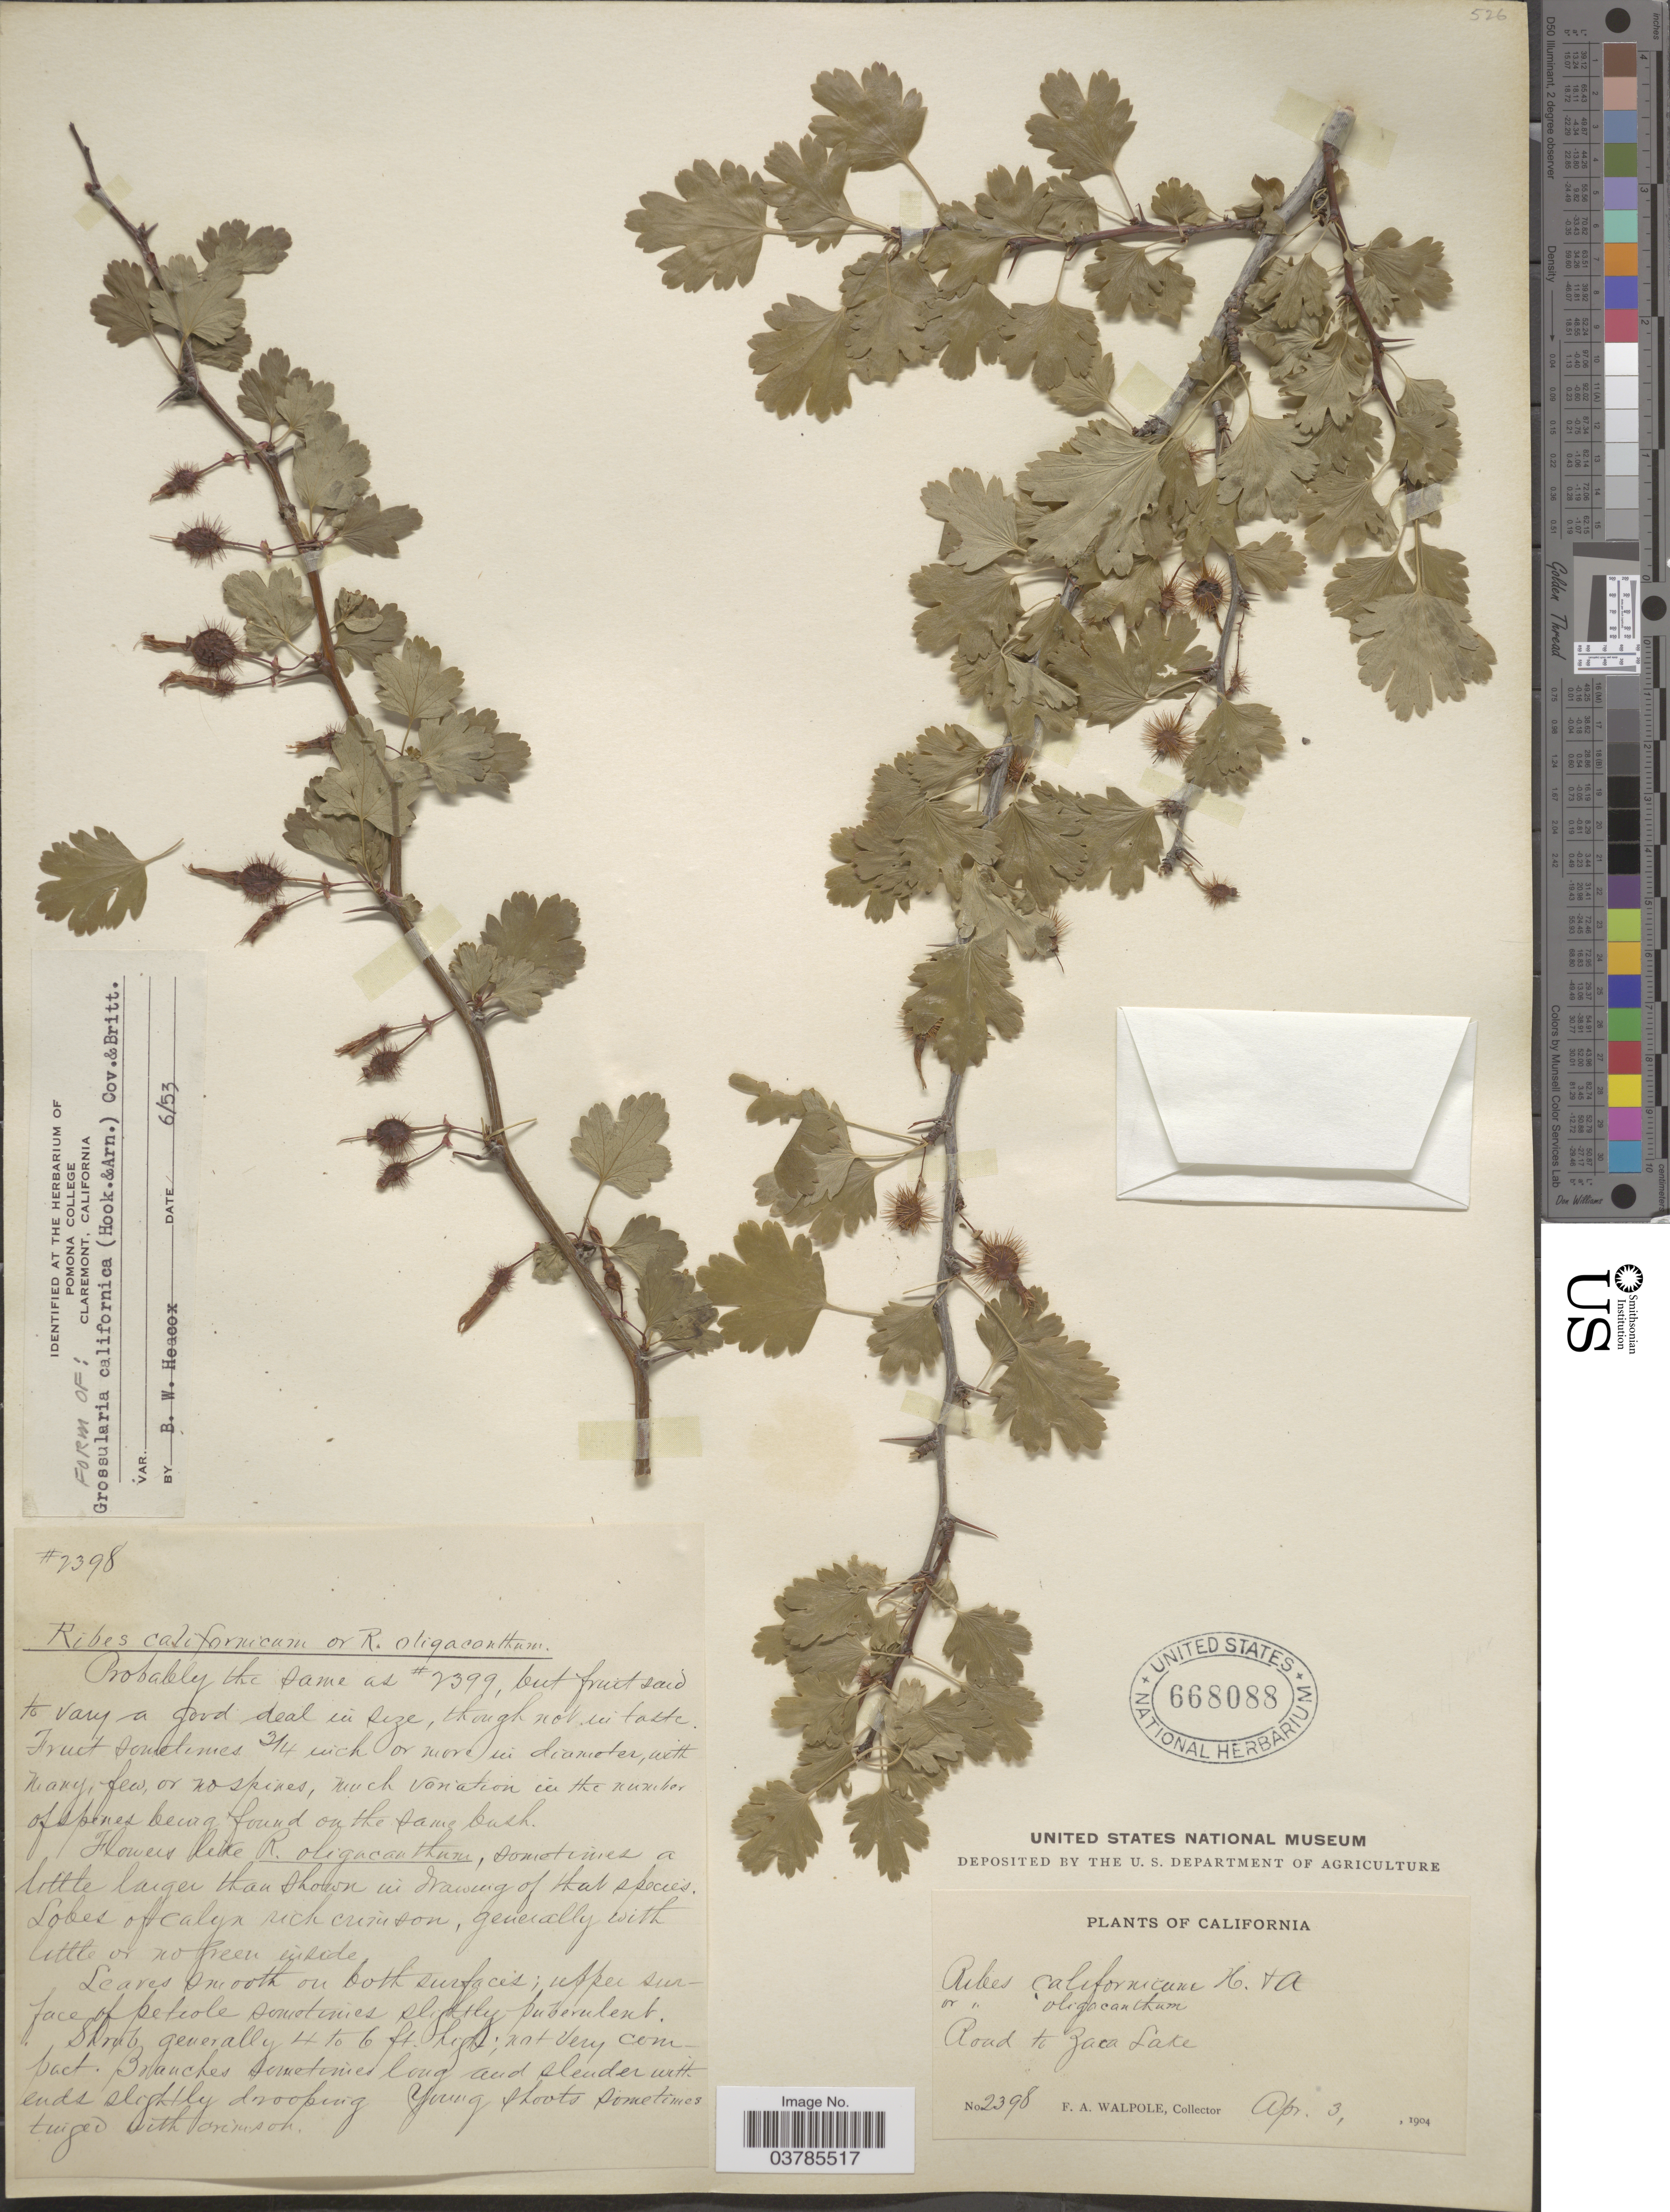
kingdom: Plantae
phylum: Tracheophyta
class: Magnoliopsida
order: Saxifragales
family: Grossulariaceae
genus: Ribes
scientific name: Ribes californicum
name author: Hook. & Arn.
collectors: F. Walpole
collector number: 2398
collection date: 1904-04-03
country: United States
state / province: California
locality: Road to Zaca Lake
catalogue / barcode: US 668088